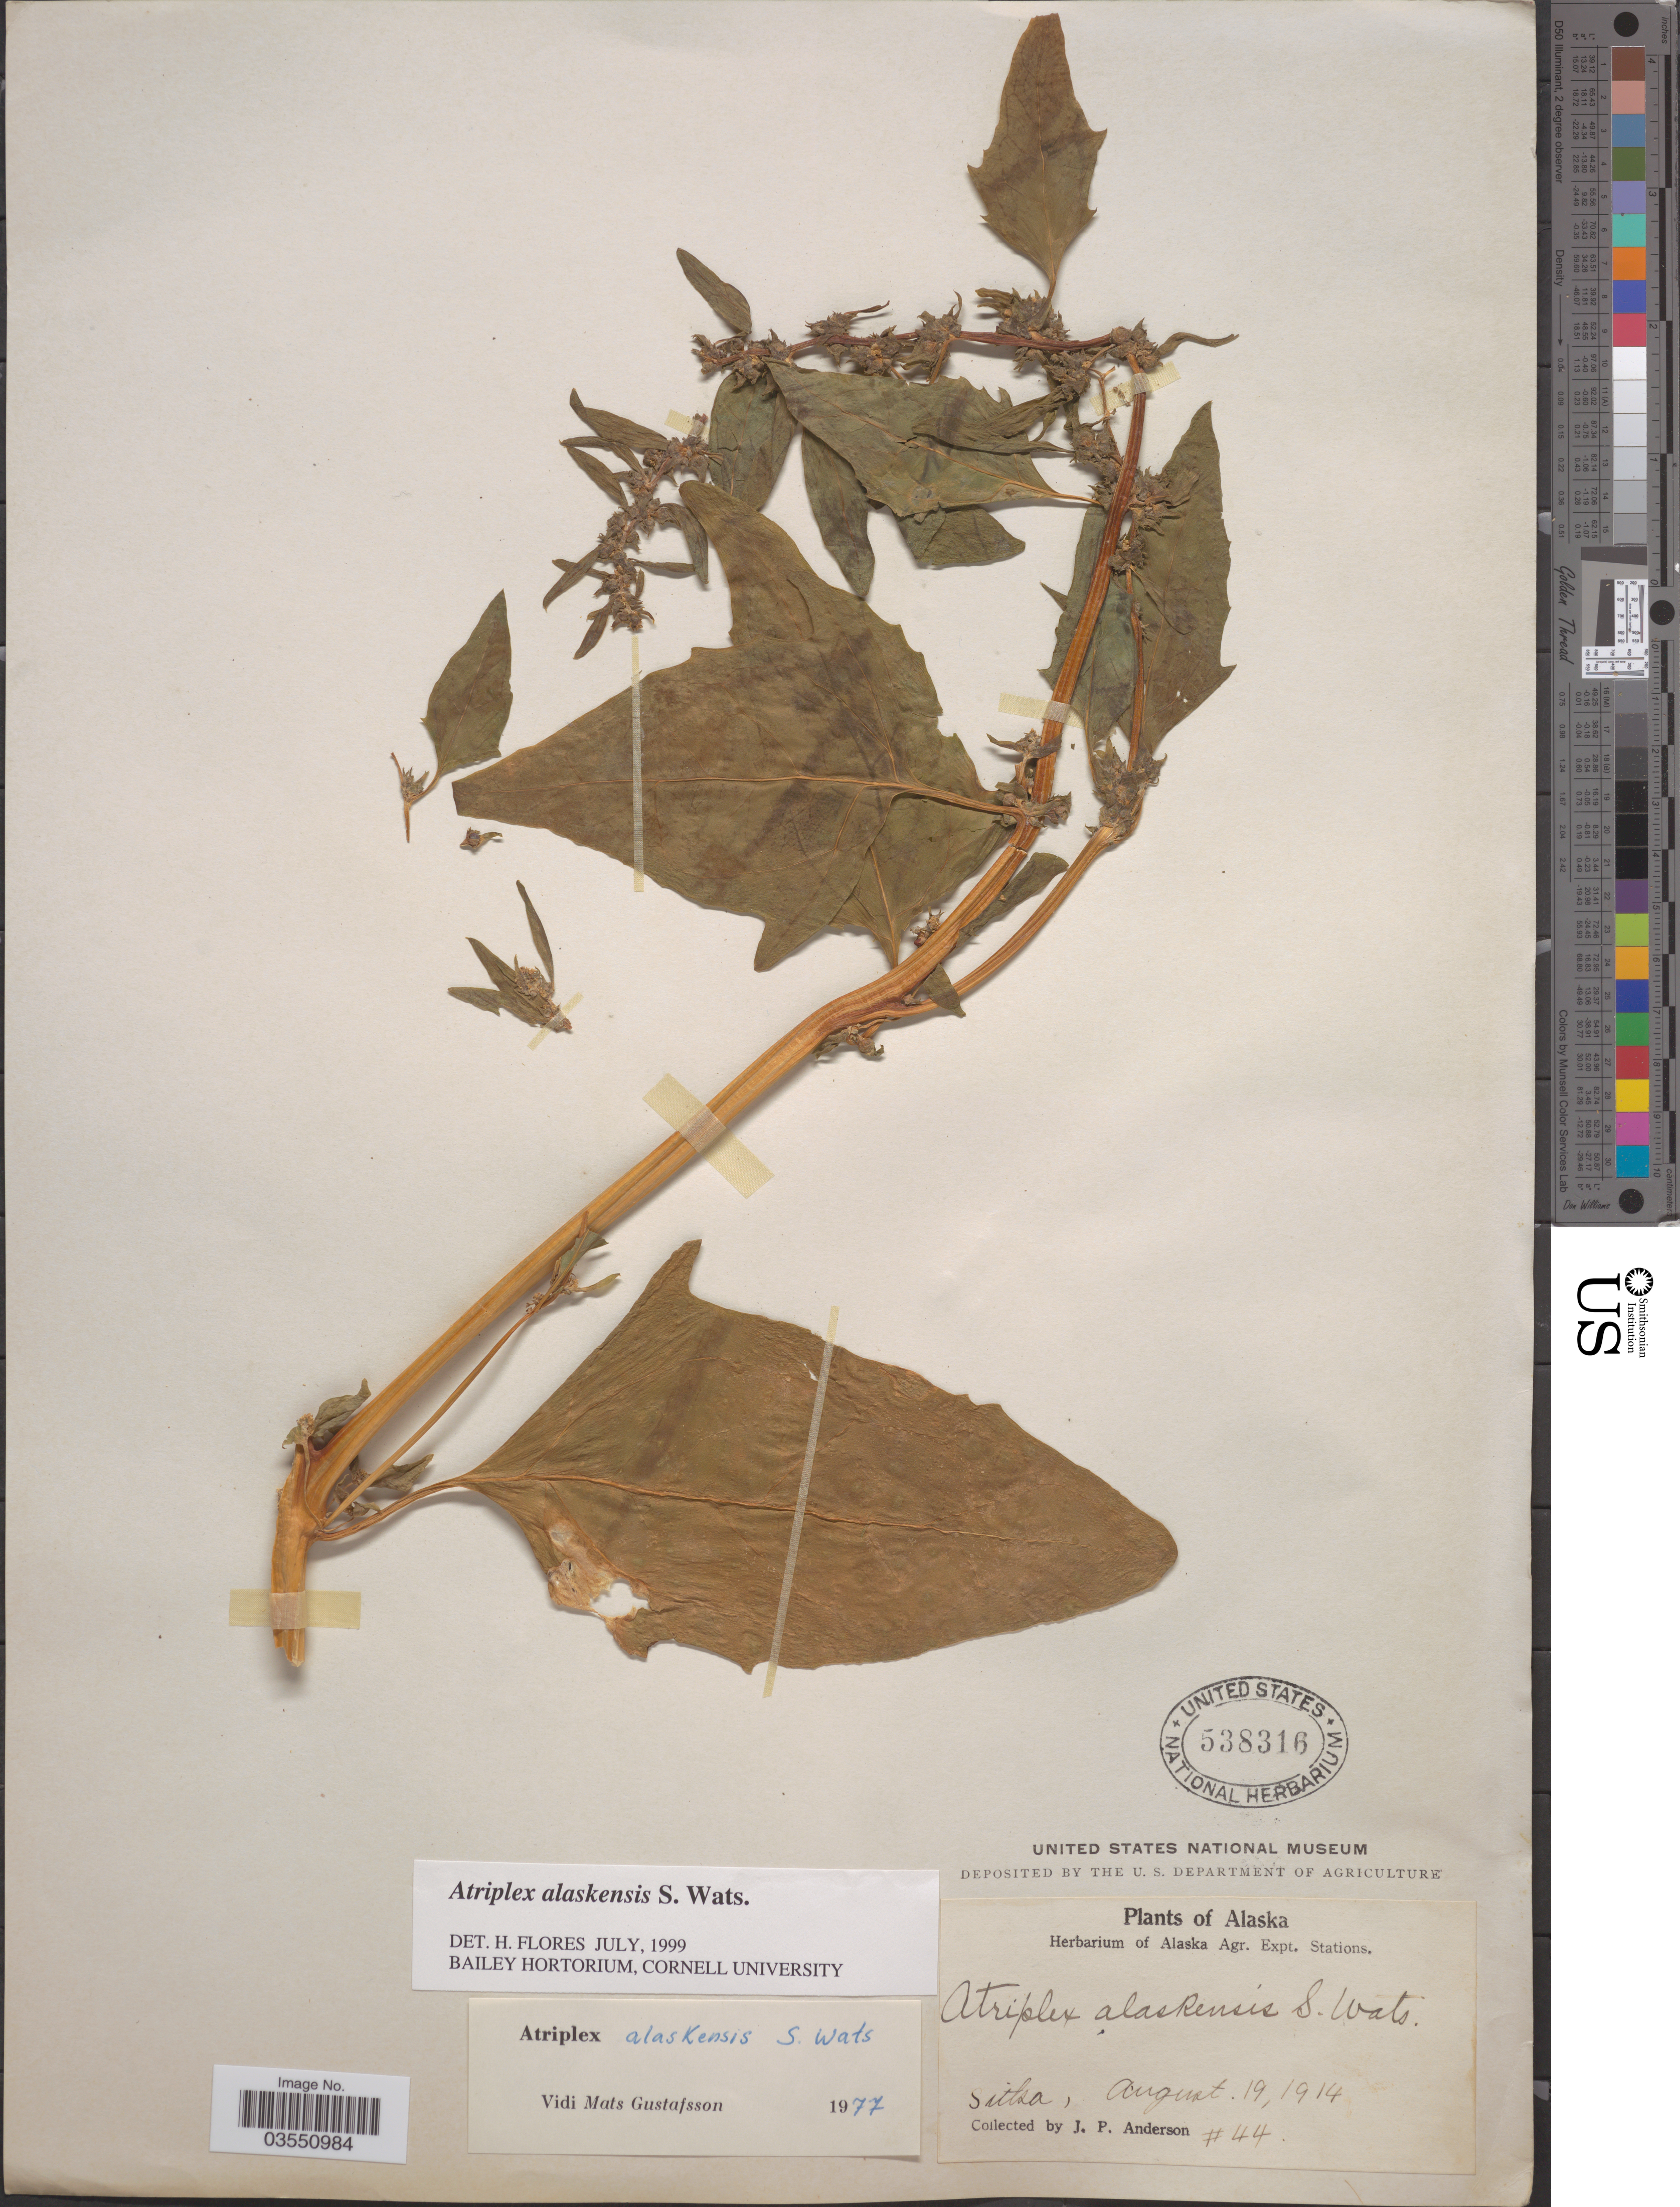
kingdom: Plantae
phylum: Tracheophyta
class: Magnoliopsida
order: Caryophyllales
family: Amaranthaceae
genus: Atriplex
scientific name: Atriplex alaskensis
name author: S. Watson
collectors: J. P. Anderson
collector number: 44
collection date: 1914-08-19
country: United States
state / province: Alaska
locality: Sitka.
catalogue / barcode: US 538316